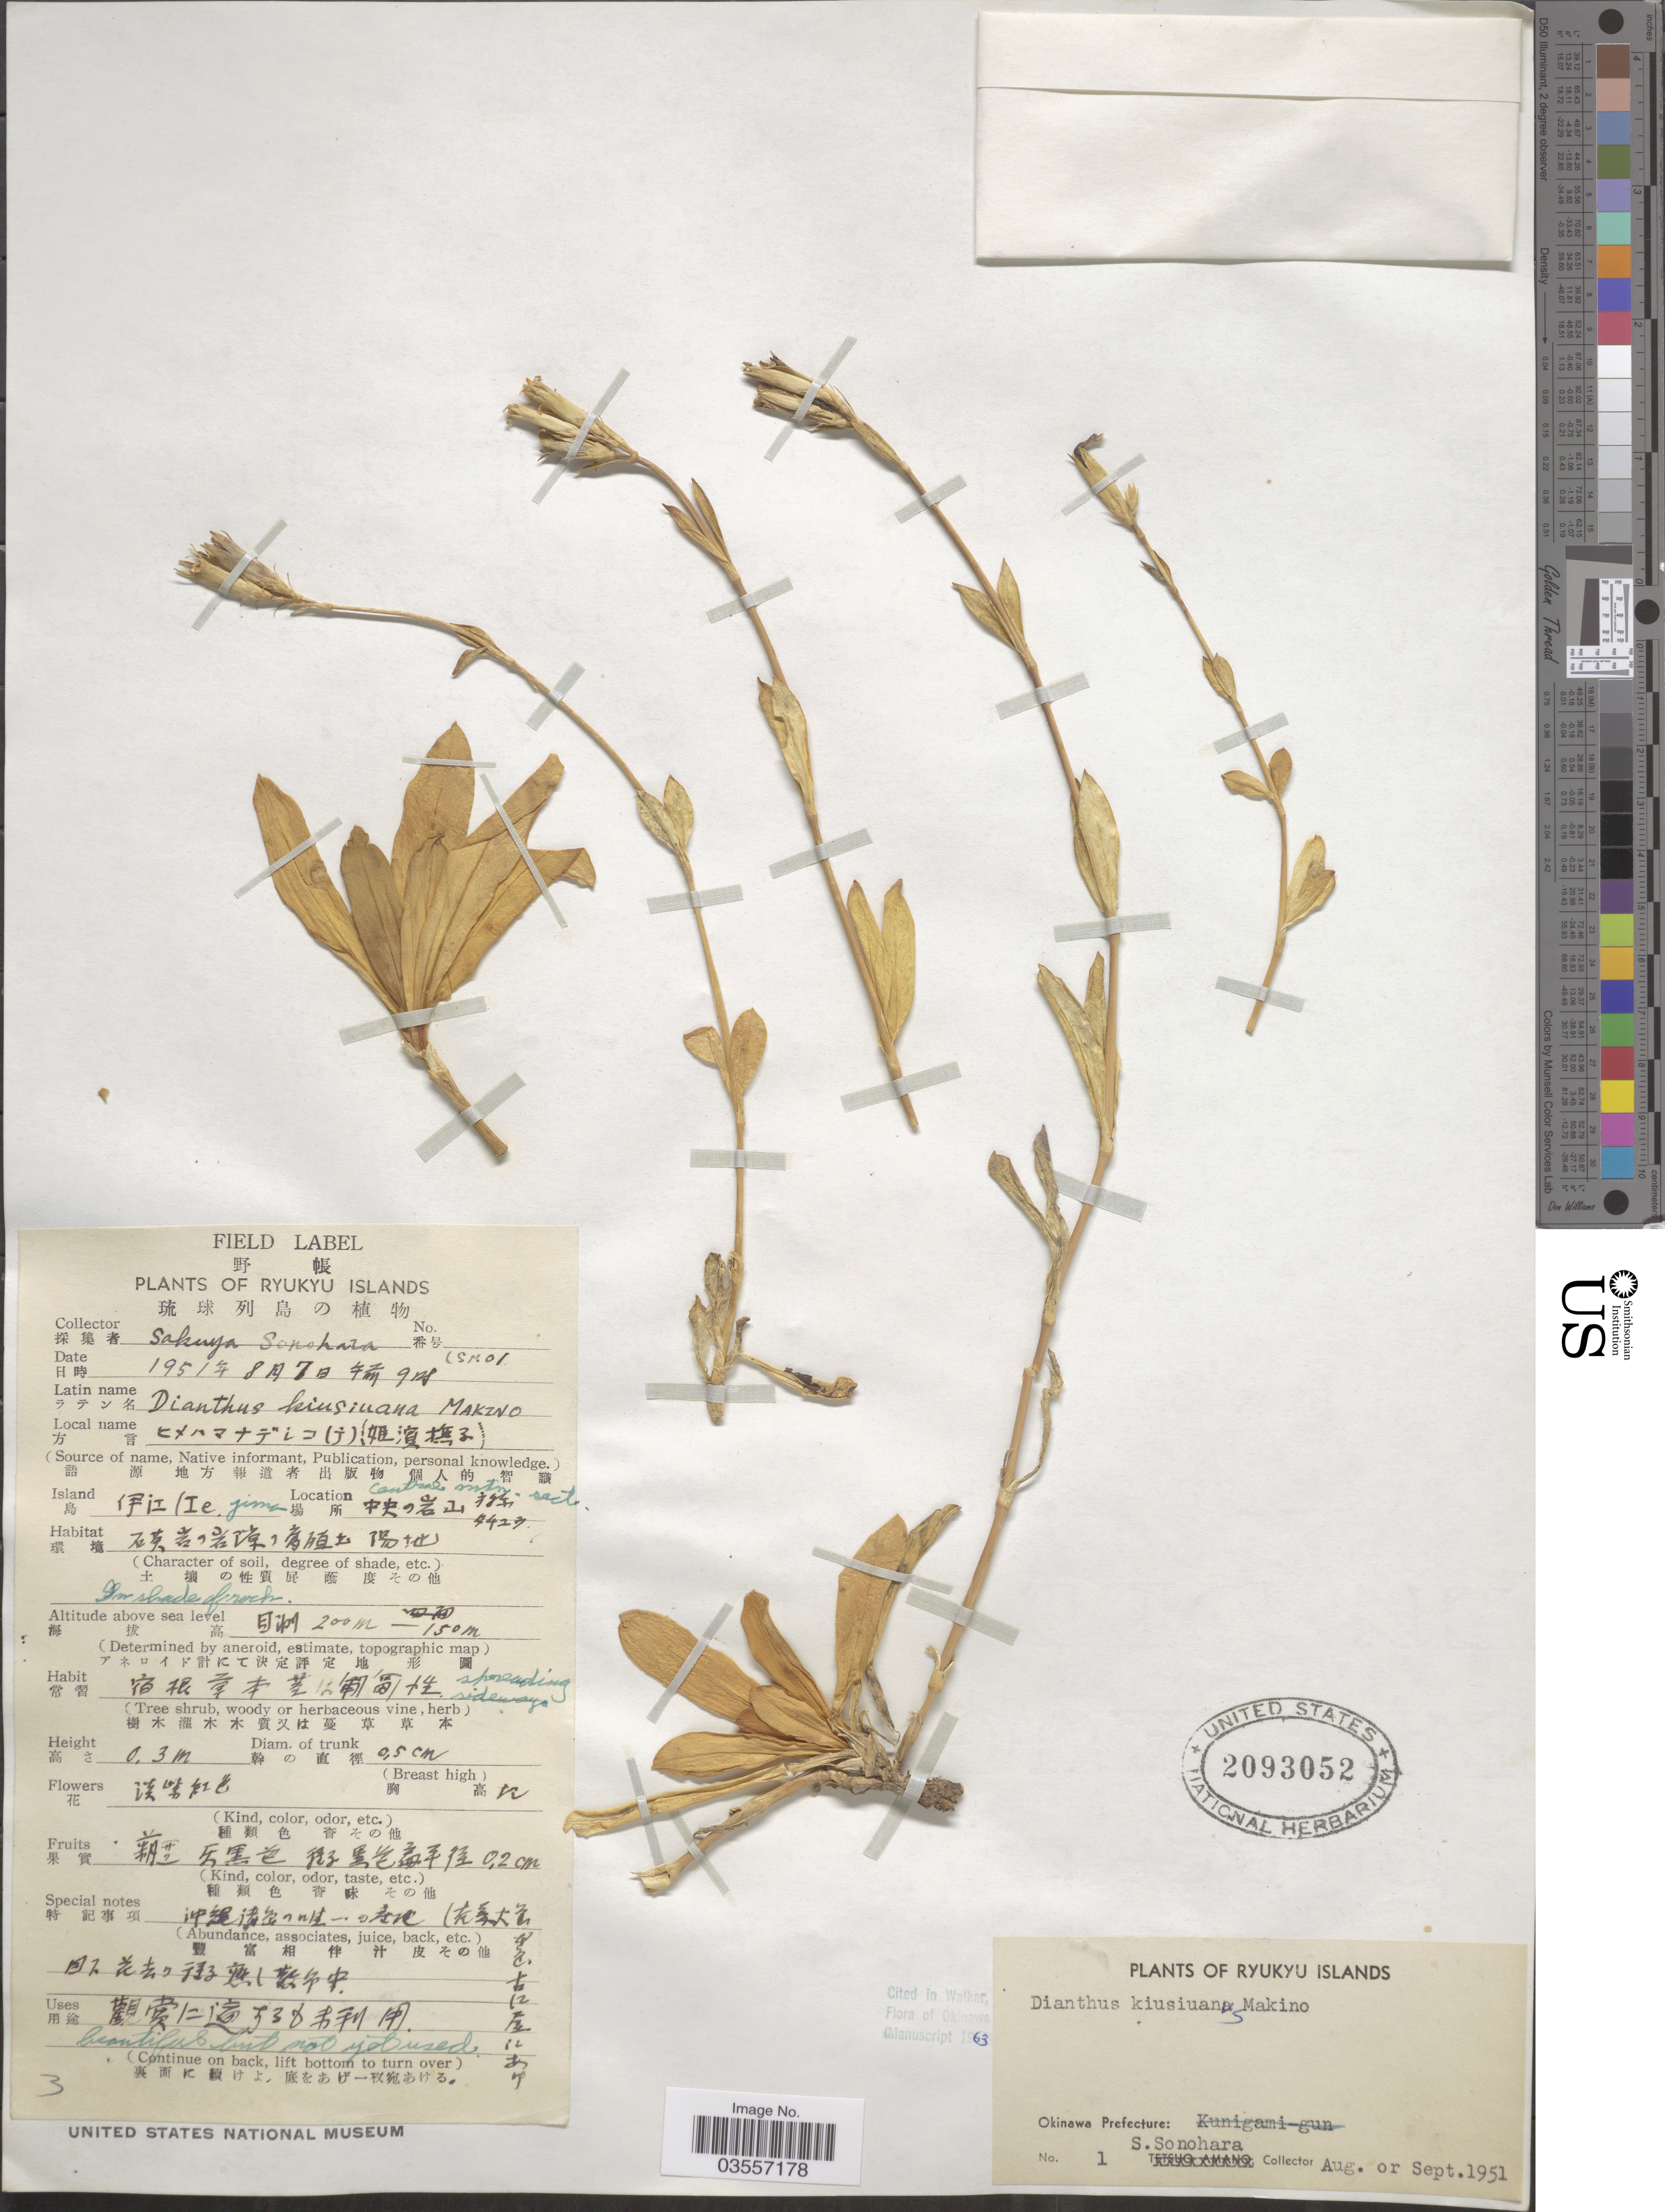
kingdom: Plantae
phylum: Tracheophyta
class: Magnoliopsida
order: Caryophyllales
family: Caryophyllaceae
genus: Dianthus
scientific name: Dianthus kiusianus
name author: Makino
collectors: S. Sonohara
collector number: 1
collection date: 1951-08/1951-09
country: Japan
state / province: Okinawa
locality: Ryukyu Islands. Okinawa Prefecture. [Foreign script] Island (Ie. jima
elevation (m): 150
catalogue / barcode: US 2093052